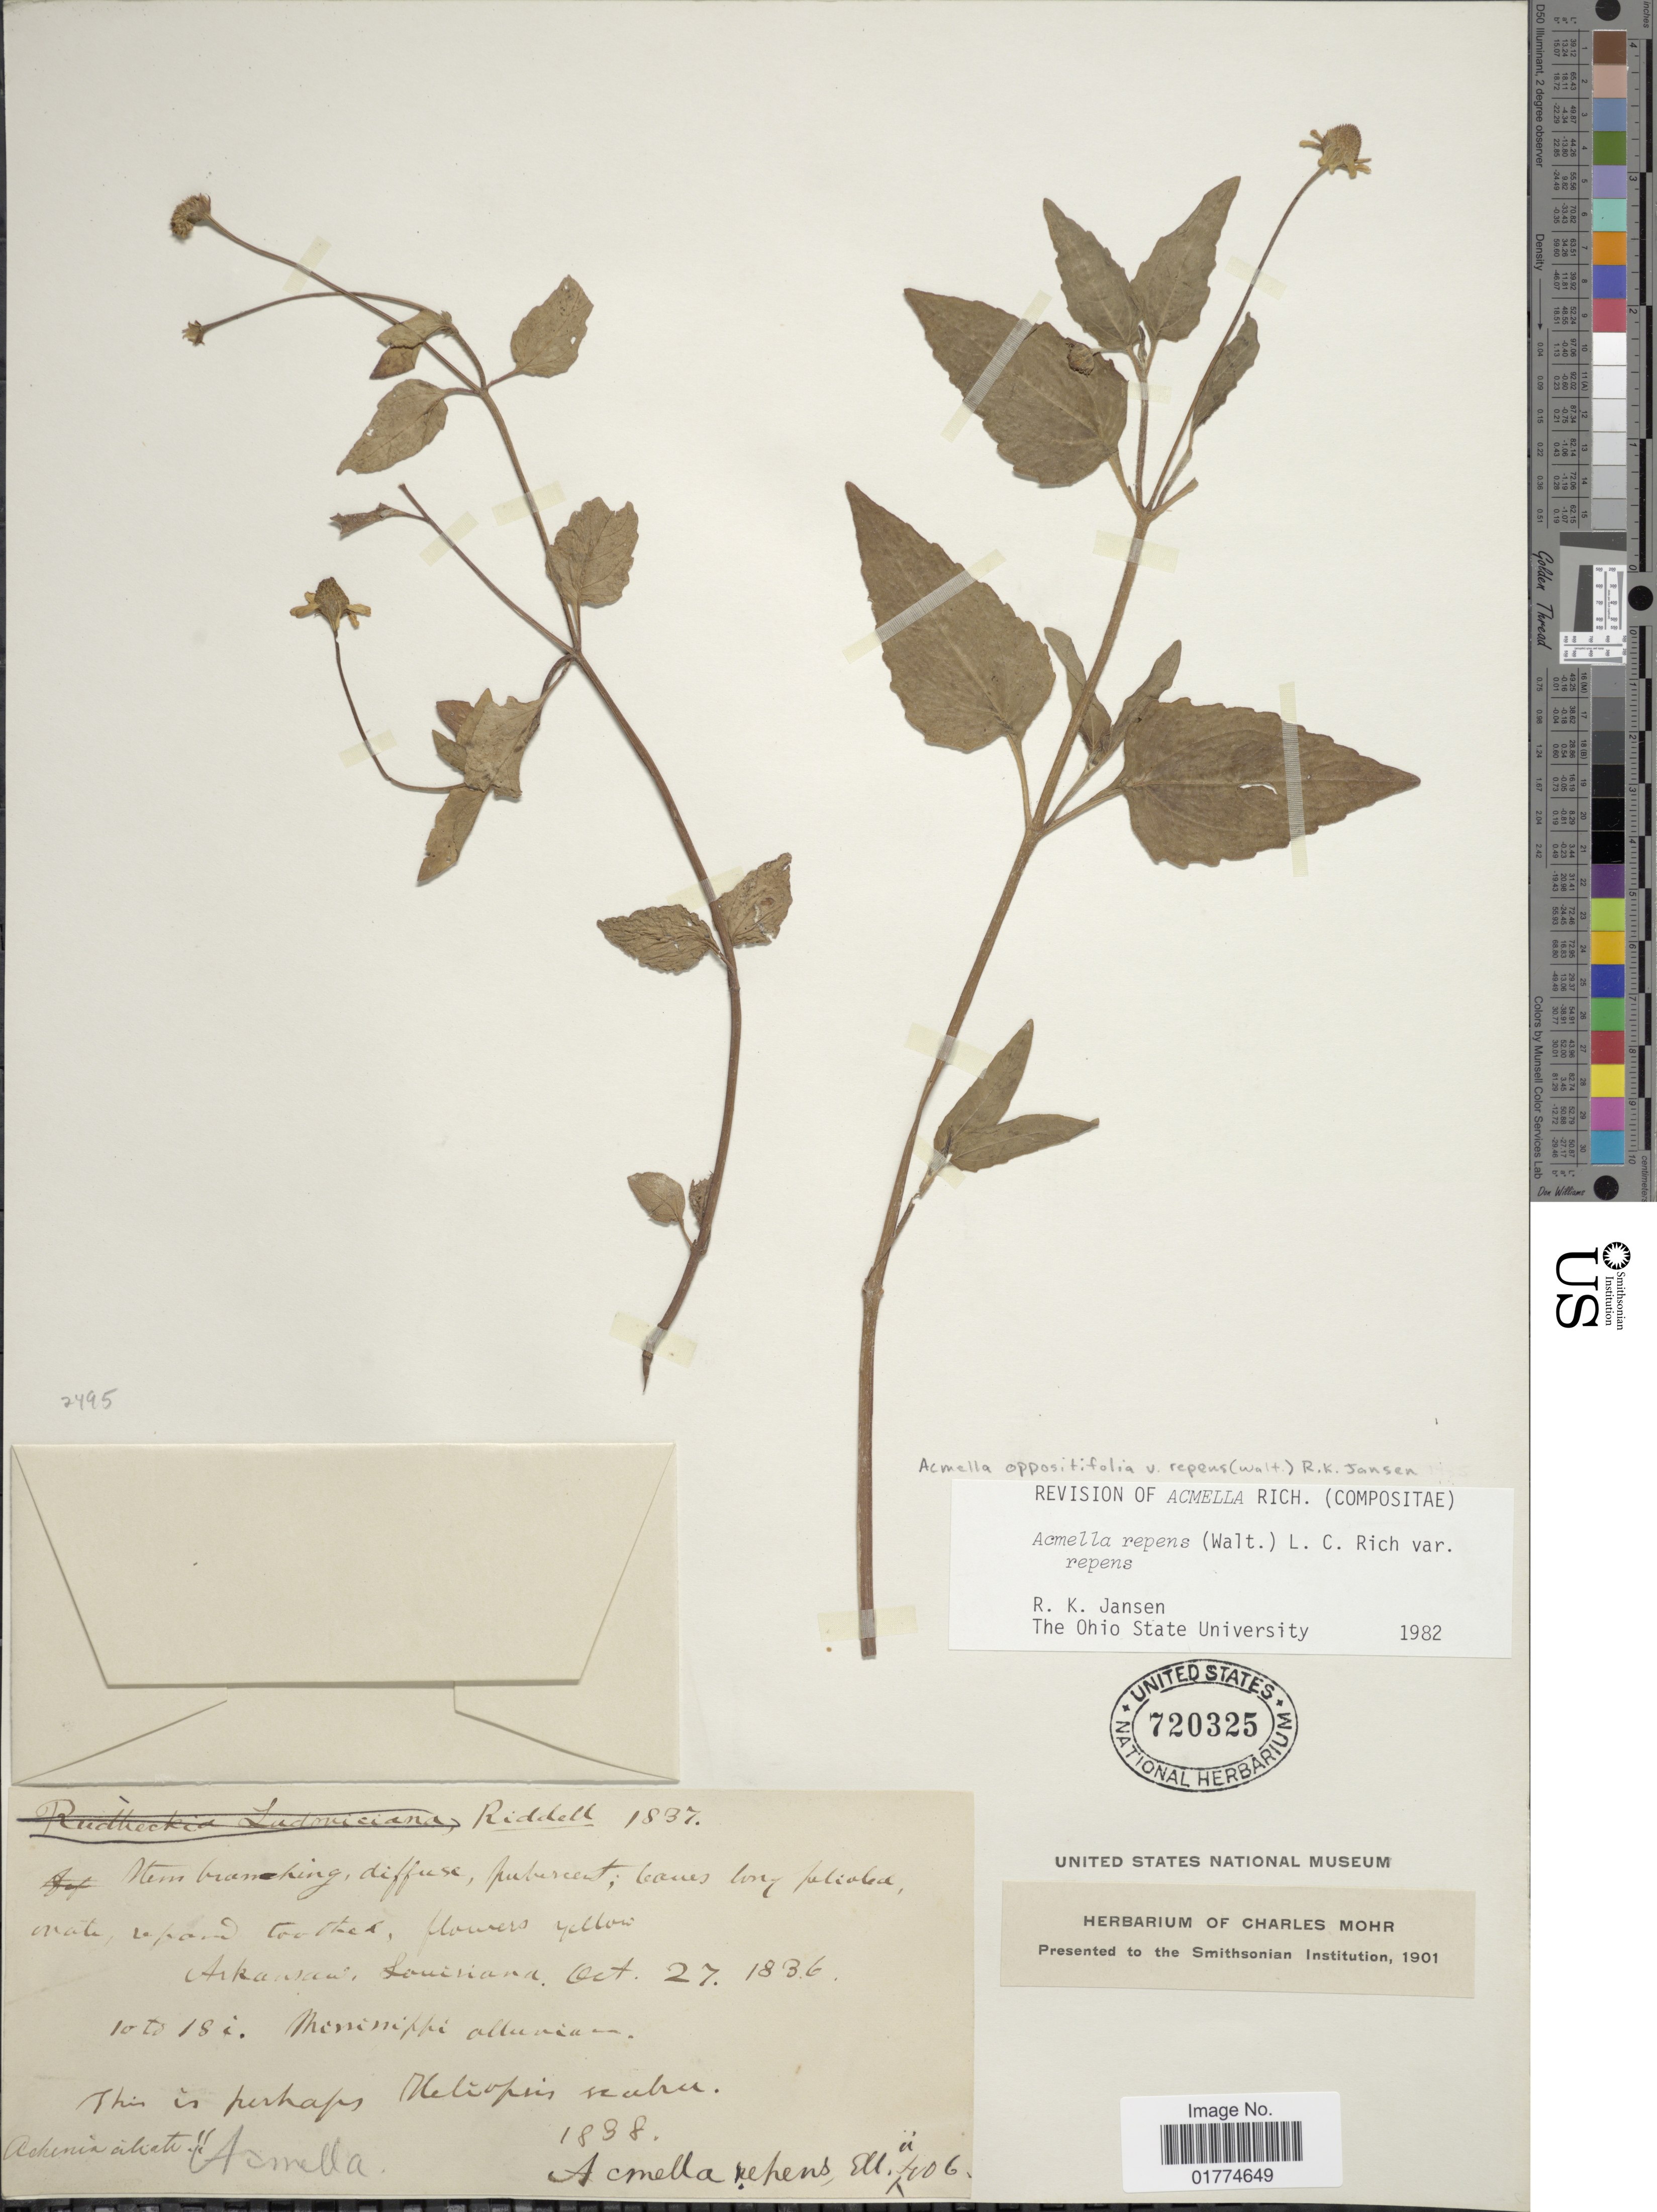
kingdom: Plantae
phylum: Tracheophyta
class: Magnoliopsida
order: Asterales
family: Asteraceae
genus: Acmella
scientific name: Acmella oppositifolia var. repens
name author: (Walter) R.K. Jansen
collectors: Riddell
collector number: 1837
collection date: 1836-10-27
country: United States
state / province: Louisiana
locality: Arkansaw, Louisiana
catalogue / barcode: US 720325